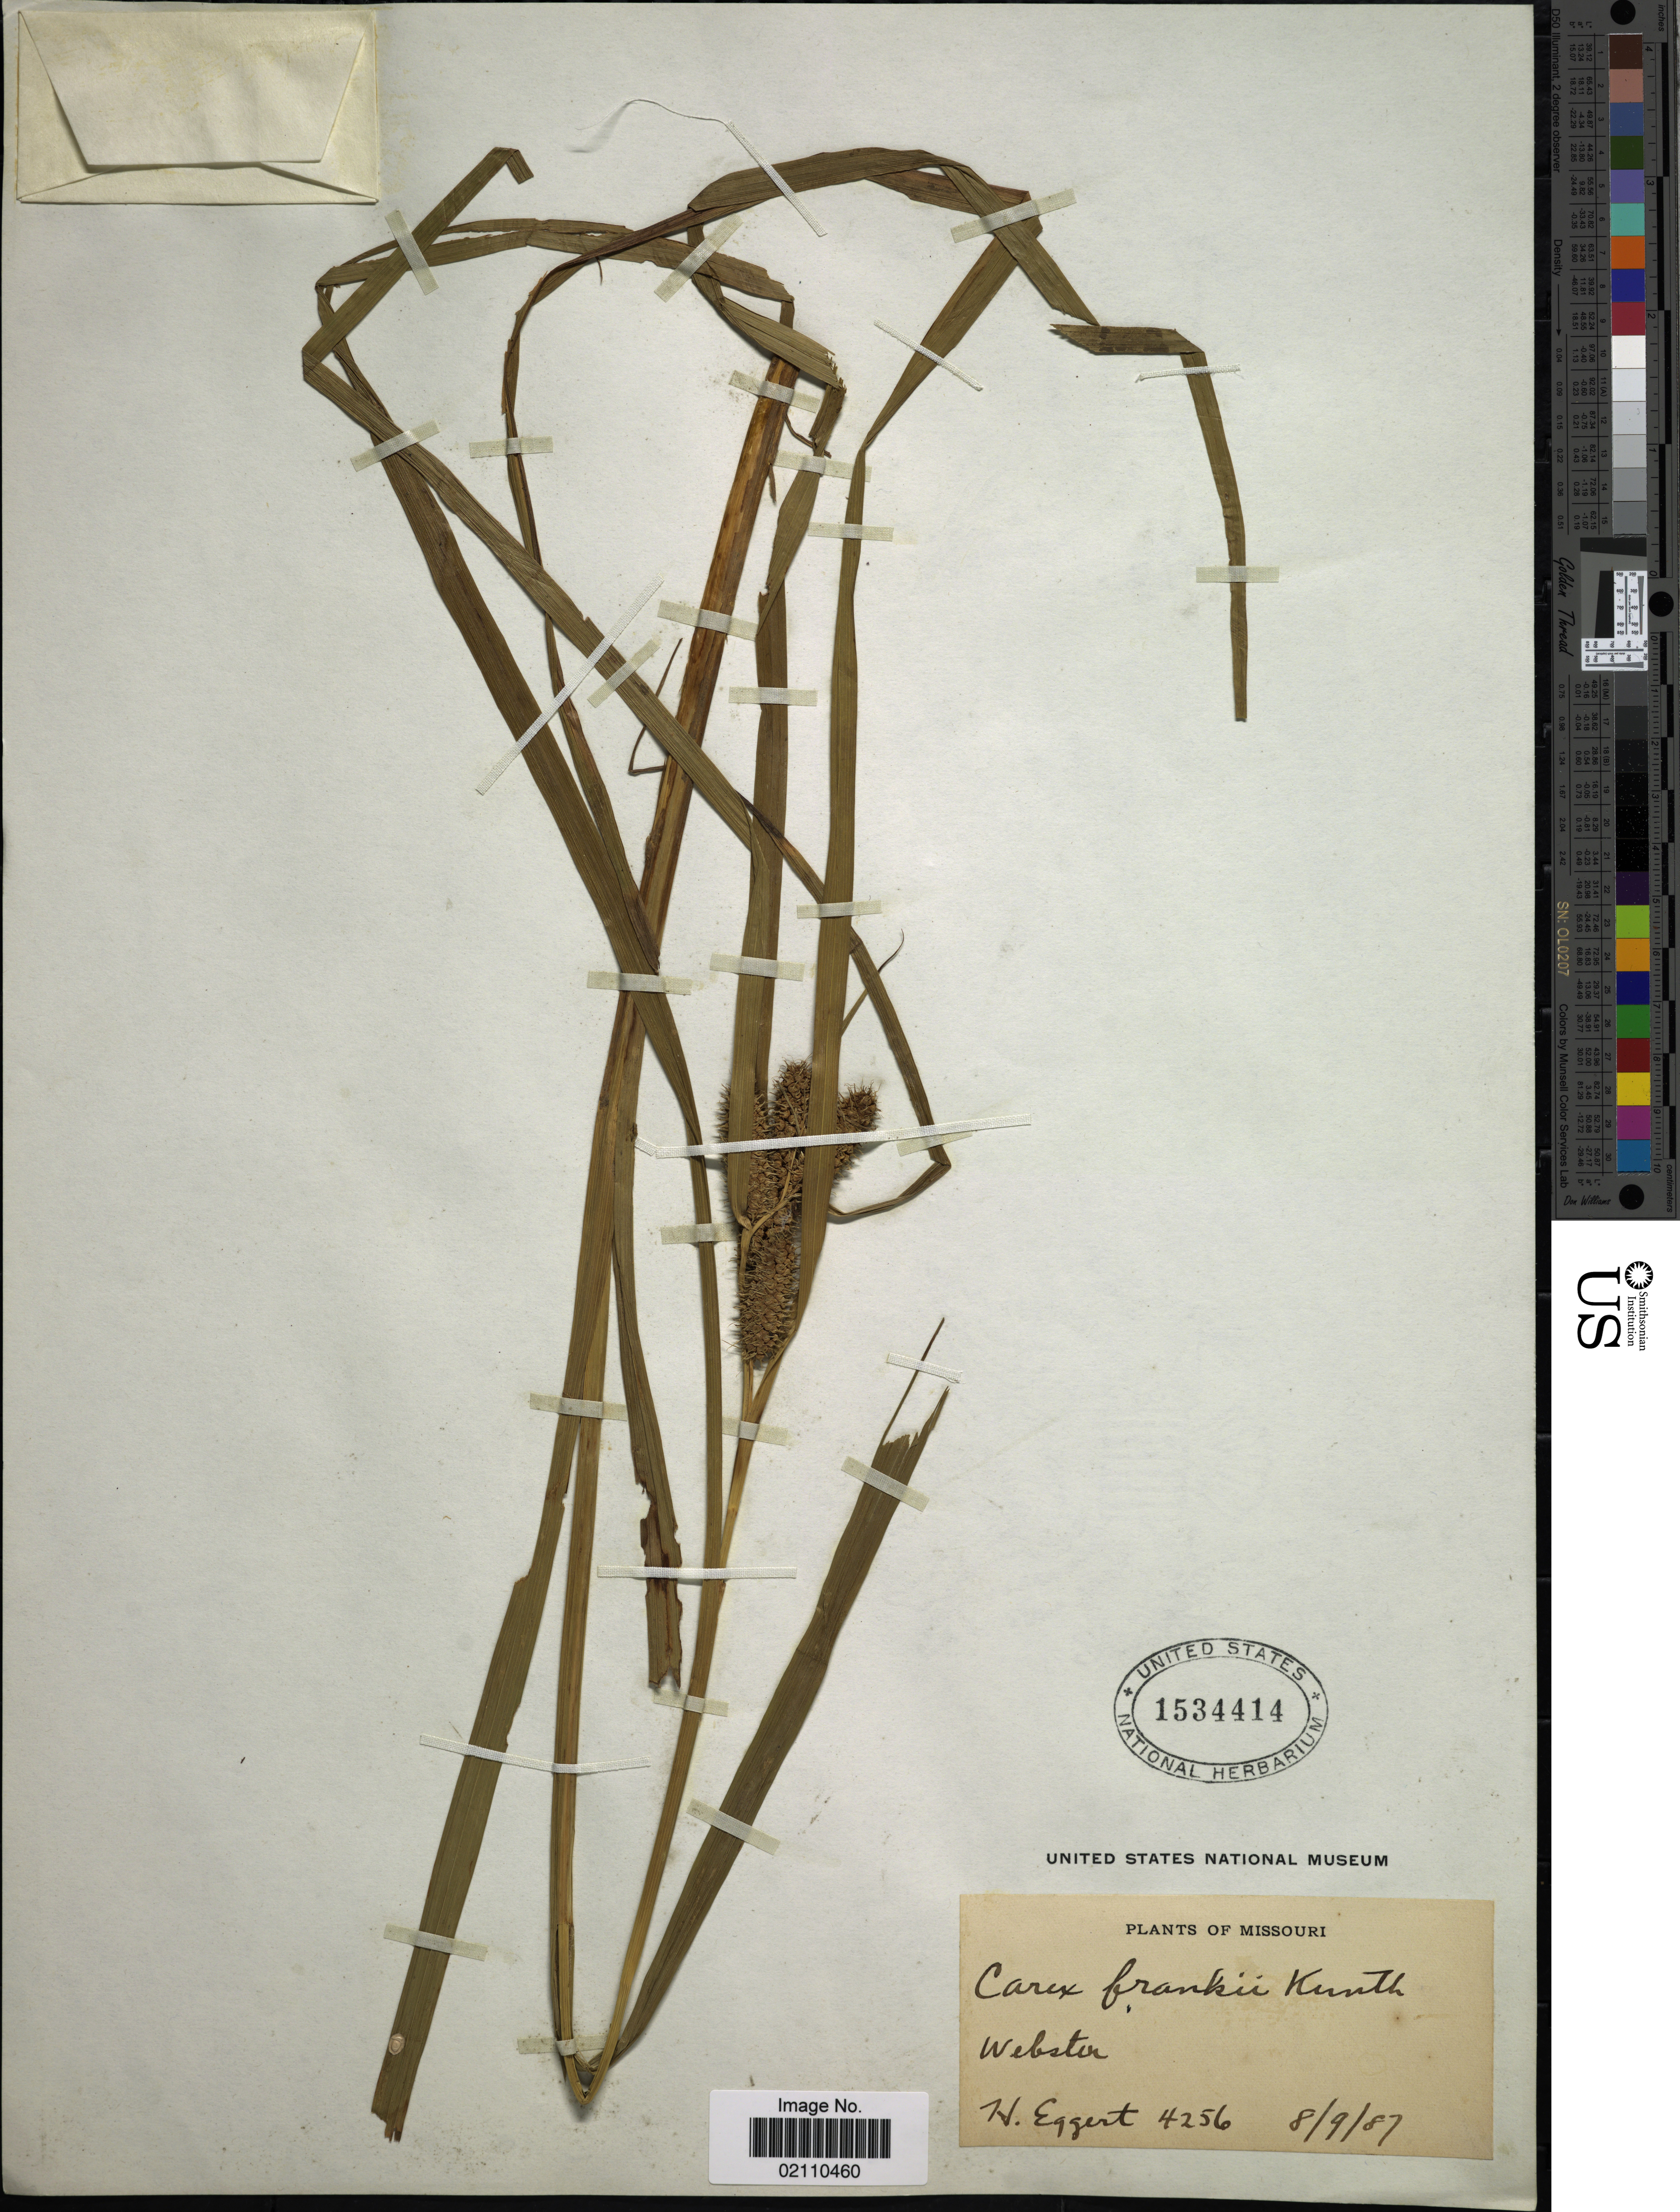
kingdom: Plantae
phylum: Tracheophyta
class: Liliopsida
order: Poales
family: Cyperaceae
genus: Carex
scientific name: Carex frankii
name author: Kunth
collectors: H. Eggert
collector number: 4256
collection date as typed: Transcribed d/m/y: 9/8/87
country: United States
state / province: Missouri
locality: Webster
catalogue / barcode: US 1534414